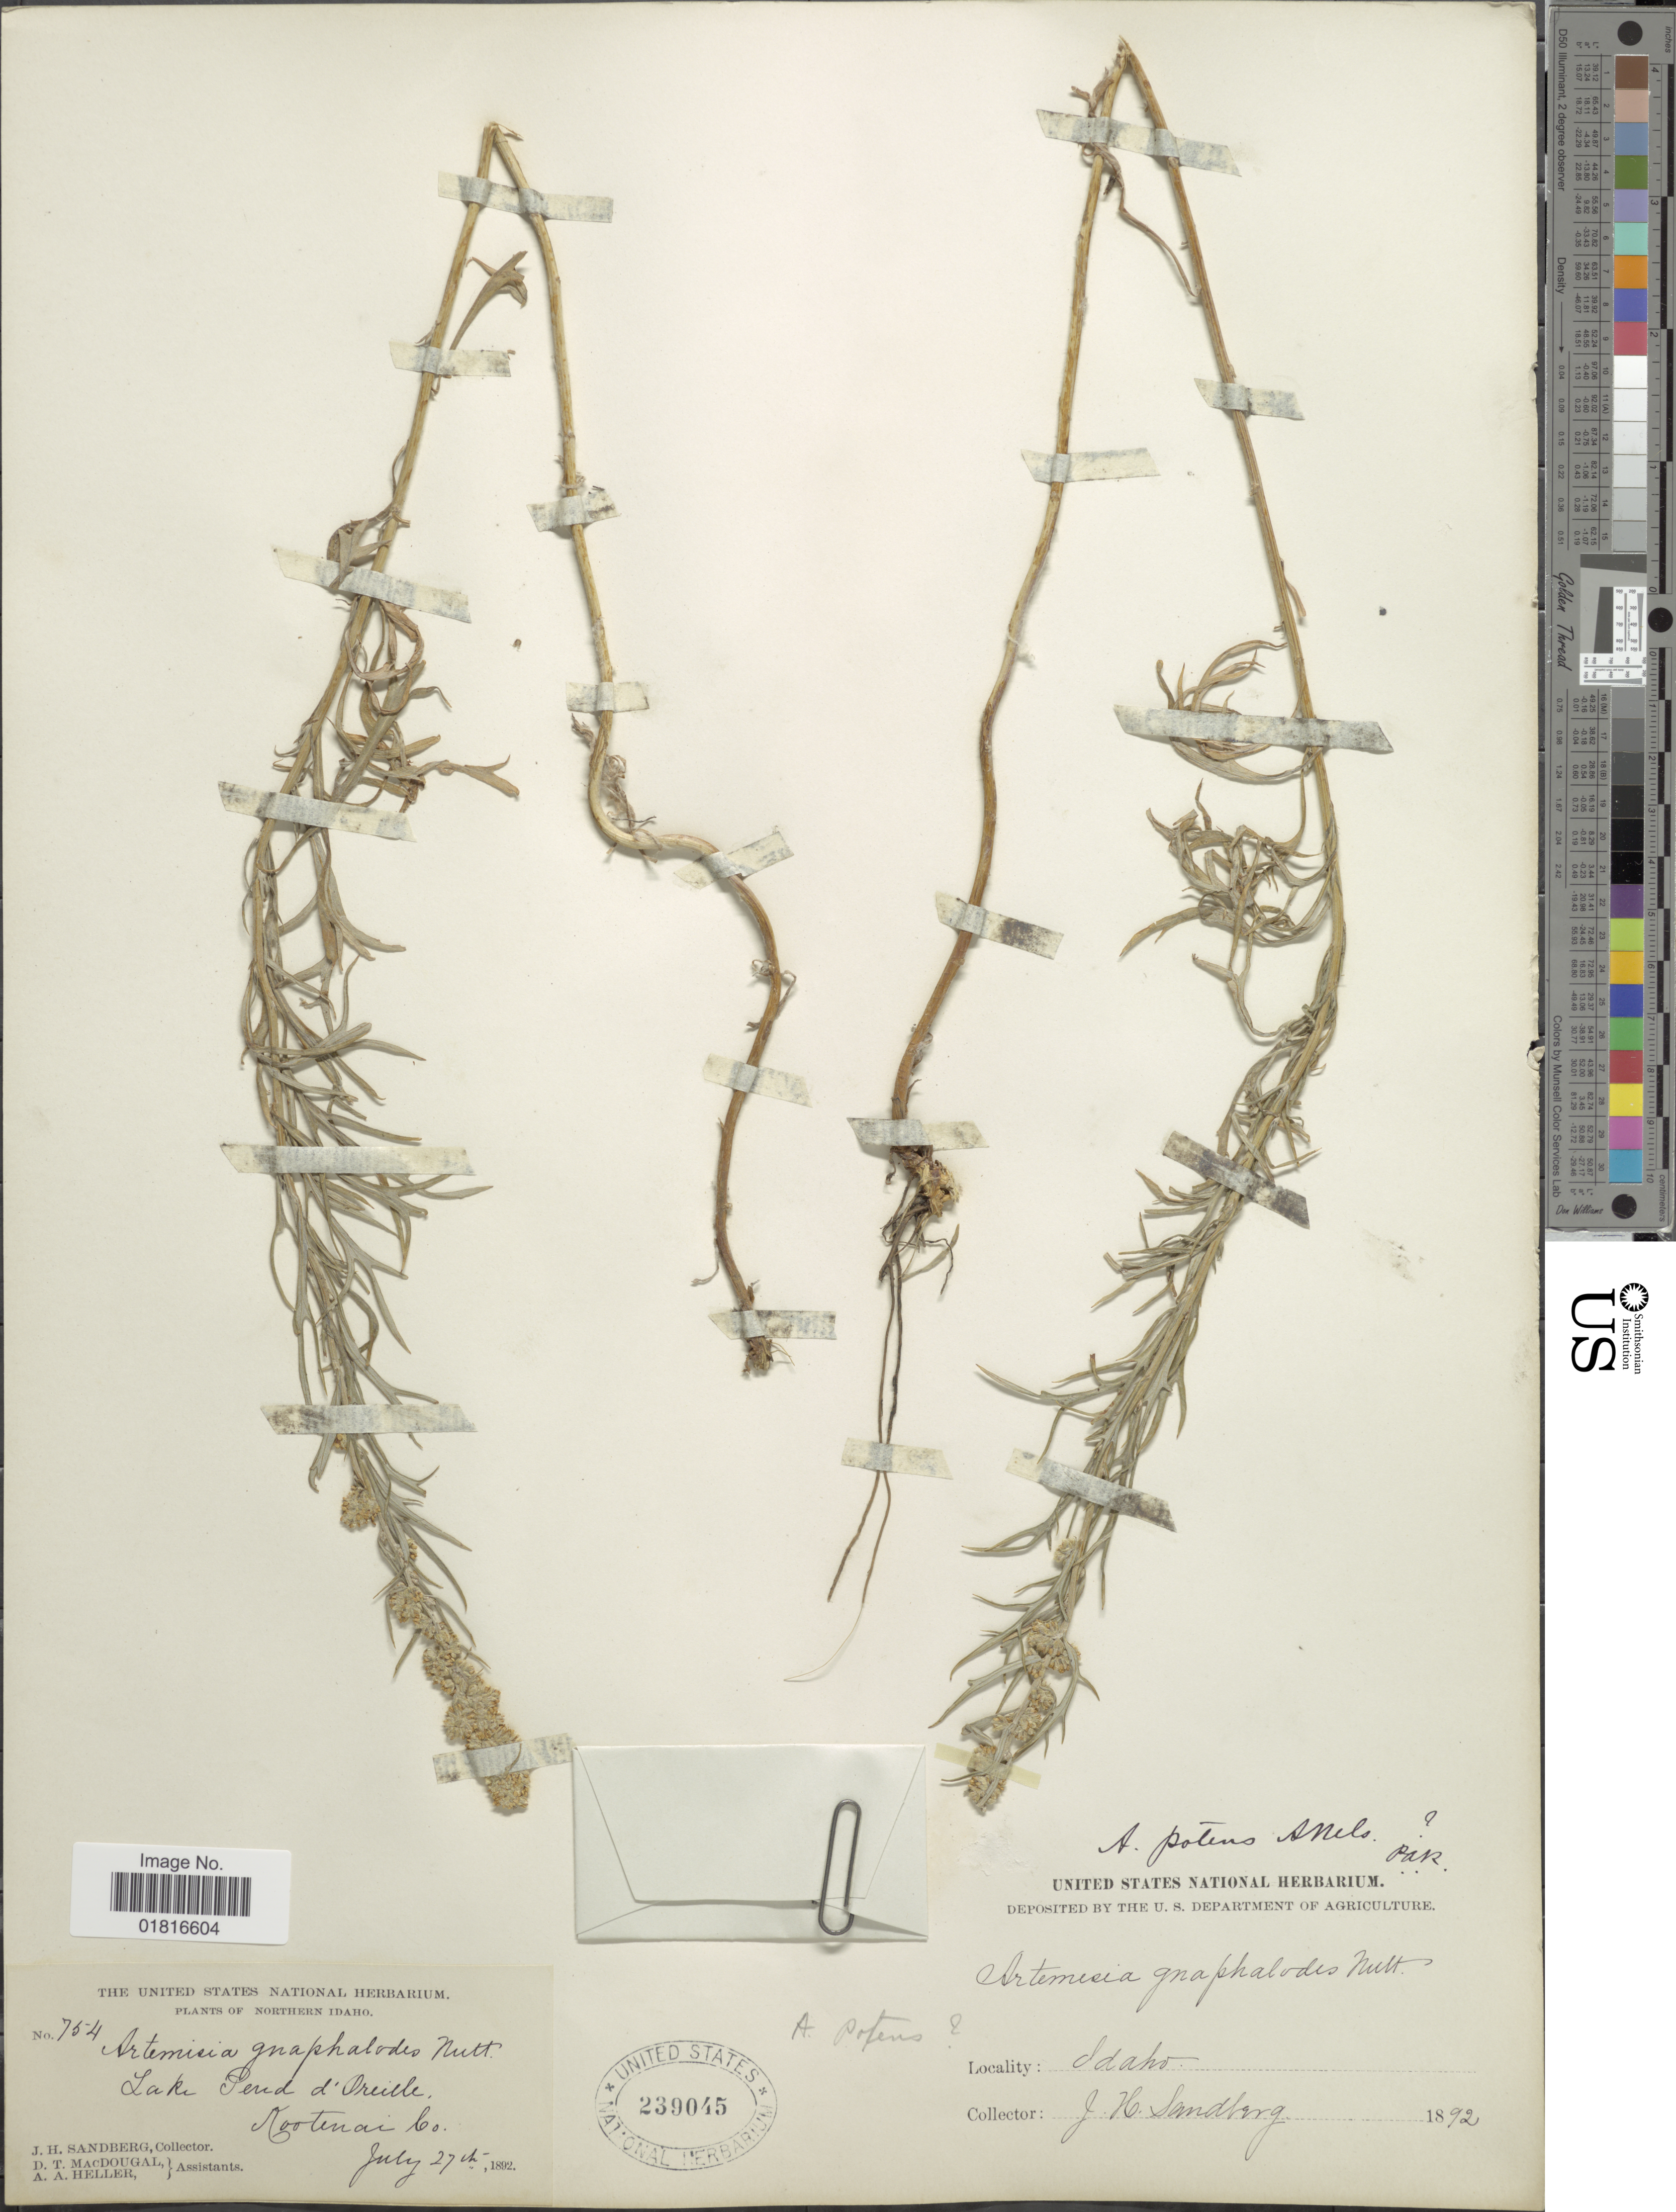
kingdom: Plantae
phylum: Tracheophyta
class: Magnoliopsida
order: Asterales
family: Asteraceae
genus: Artemisia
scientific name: Artemisia potens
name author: A. Nelson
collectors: J. H. Sandberg, D. T. MacDougal & A. A. Heller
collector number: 754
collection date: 1892-07-27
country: United States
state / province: Idaho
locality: Northern Idaho, Lake Pond d'Oreile, Kootenai Co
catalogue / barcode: US 239045